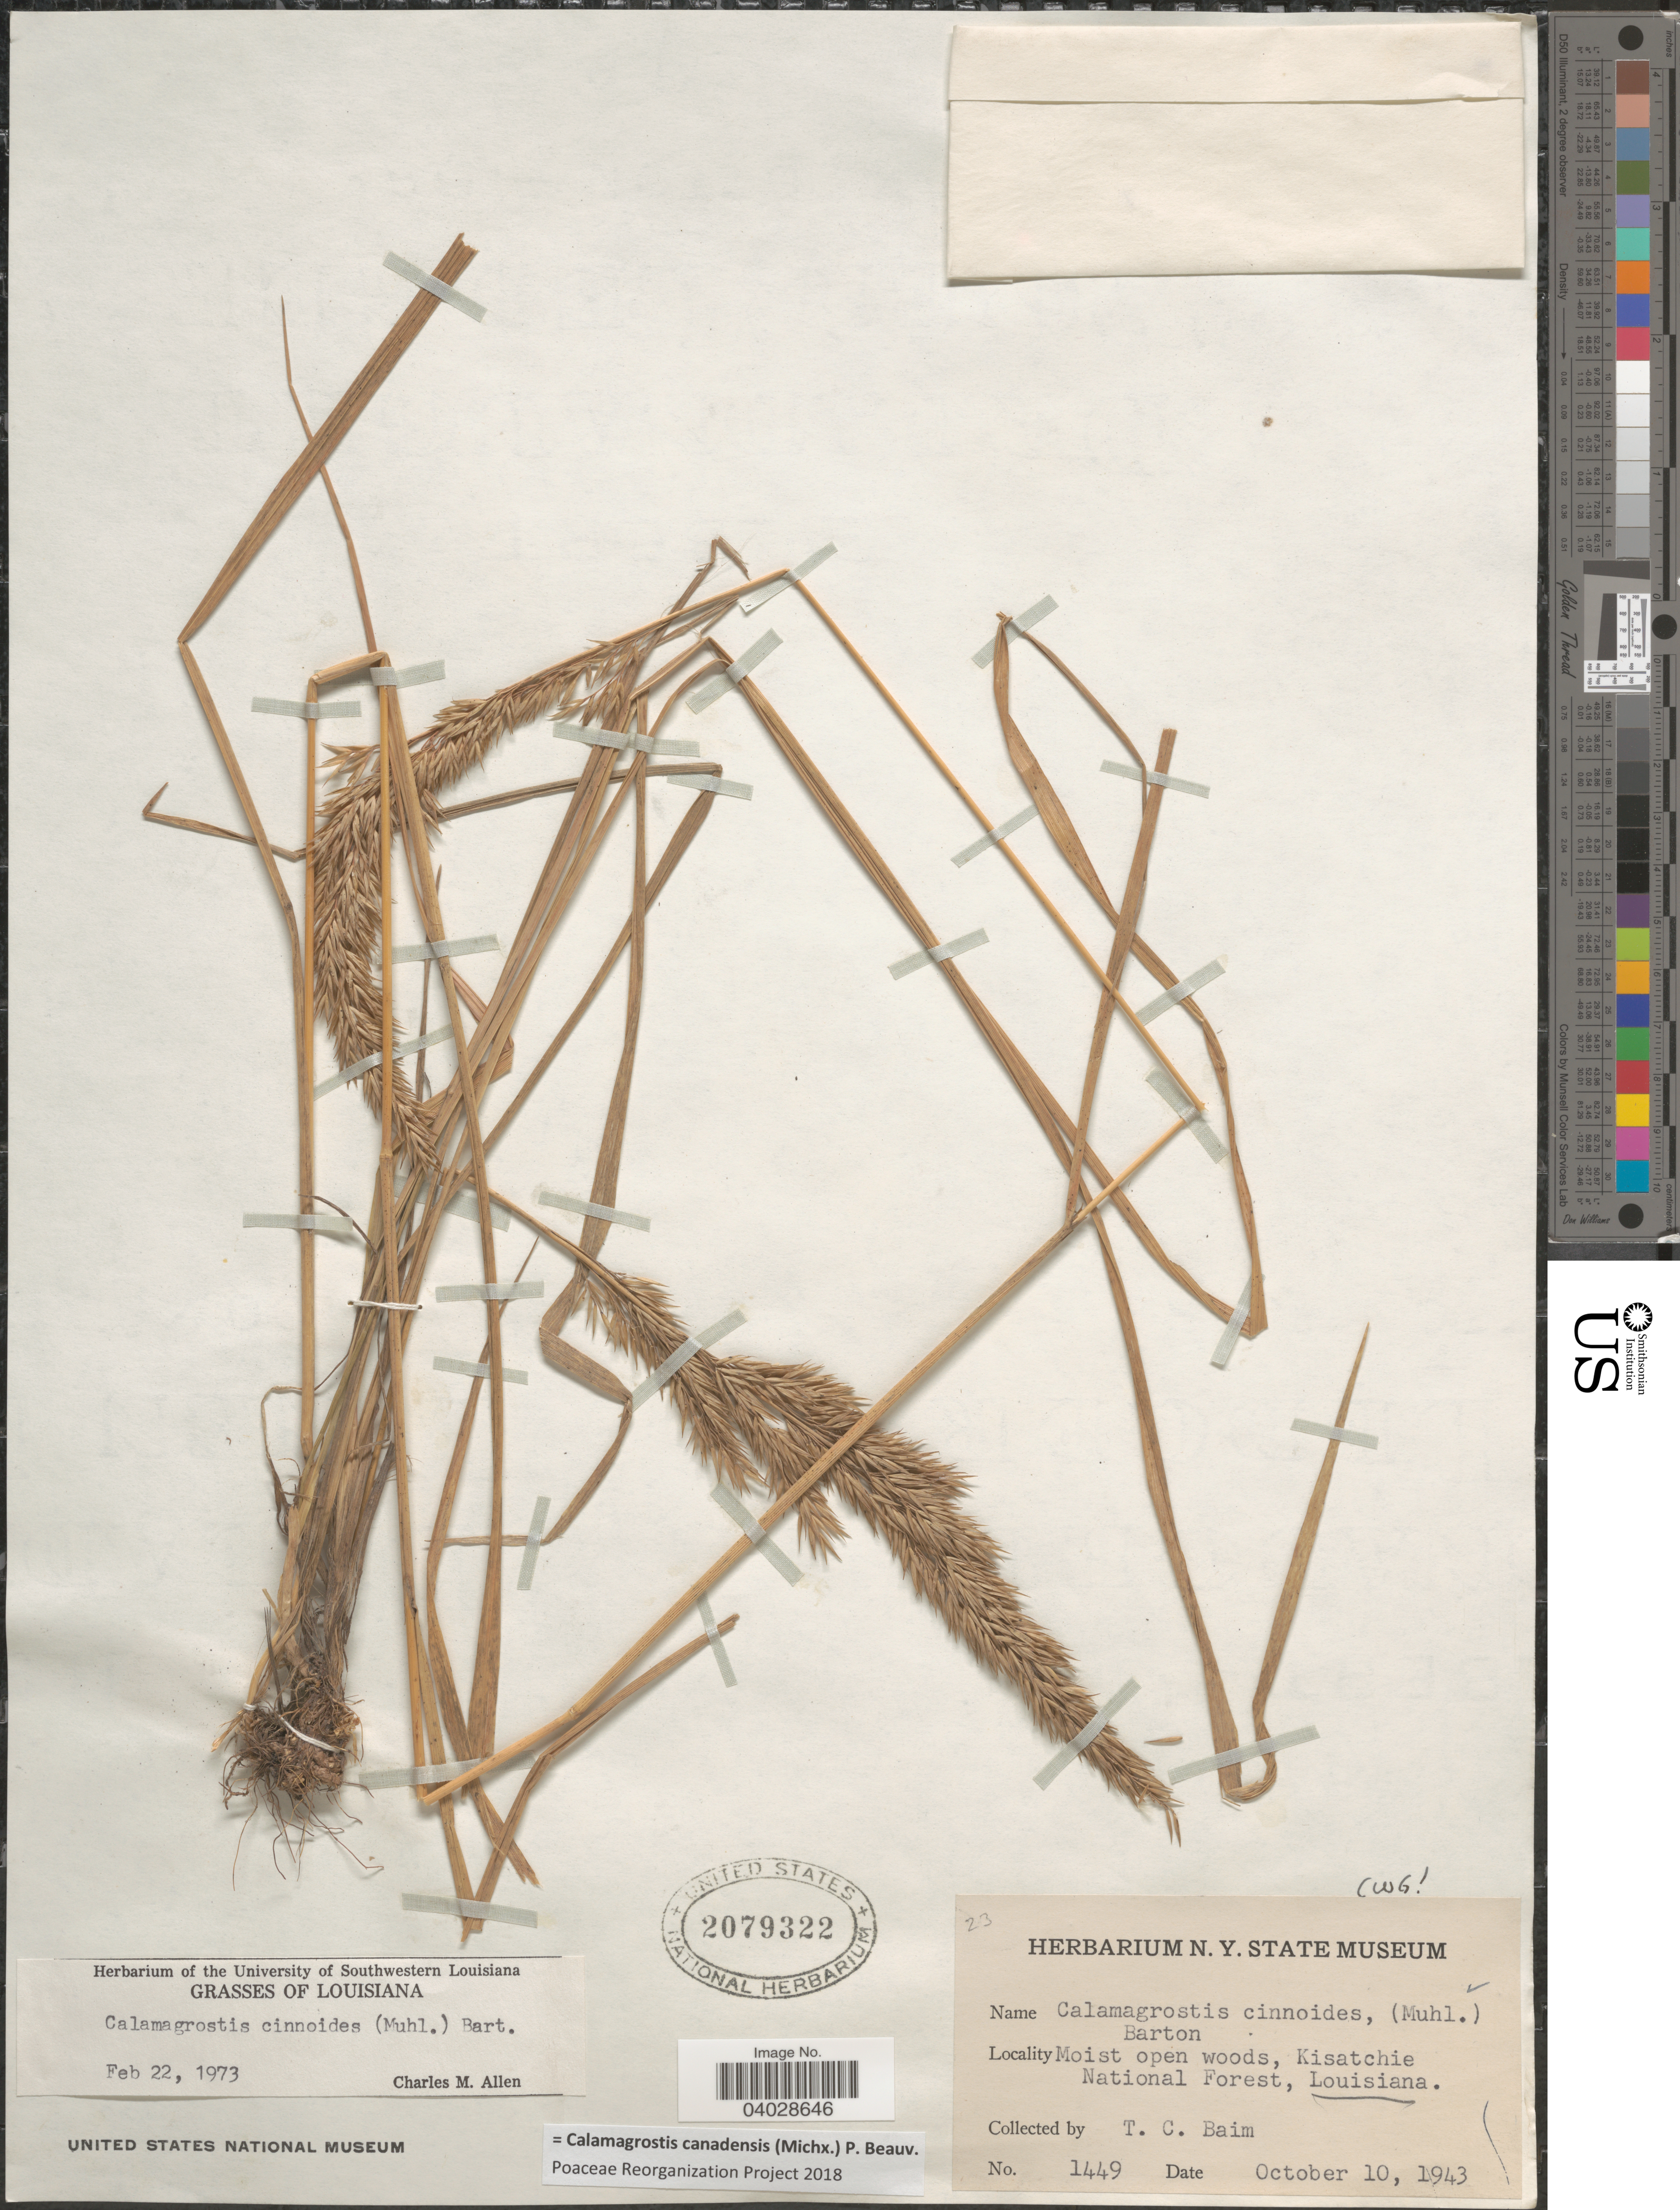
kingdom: Plantae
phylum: Tracheophyta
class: Liliopsida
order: Poales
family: Poaceae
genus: Calamagrostis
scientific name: Calamagrostis canadensis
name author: (Michx.) P. Beauv.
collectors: T. Baim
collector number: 1449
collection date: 1943-10-10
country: United States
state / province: Louisiana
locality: Moist open woods, Kisatchie National Forest.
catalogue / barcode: US 2079322